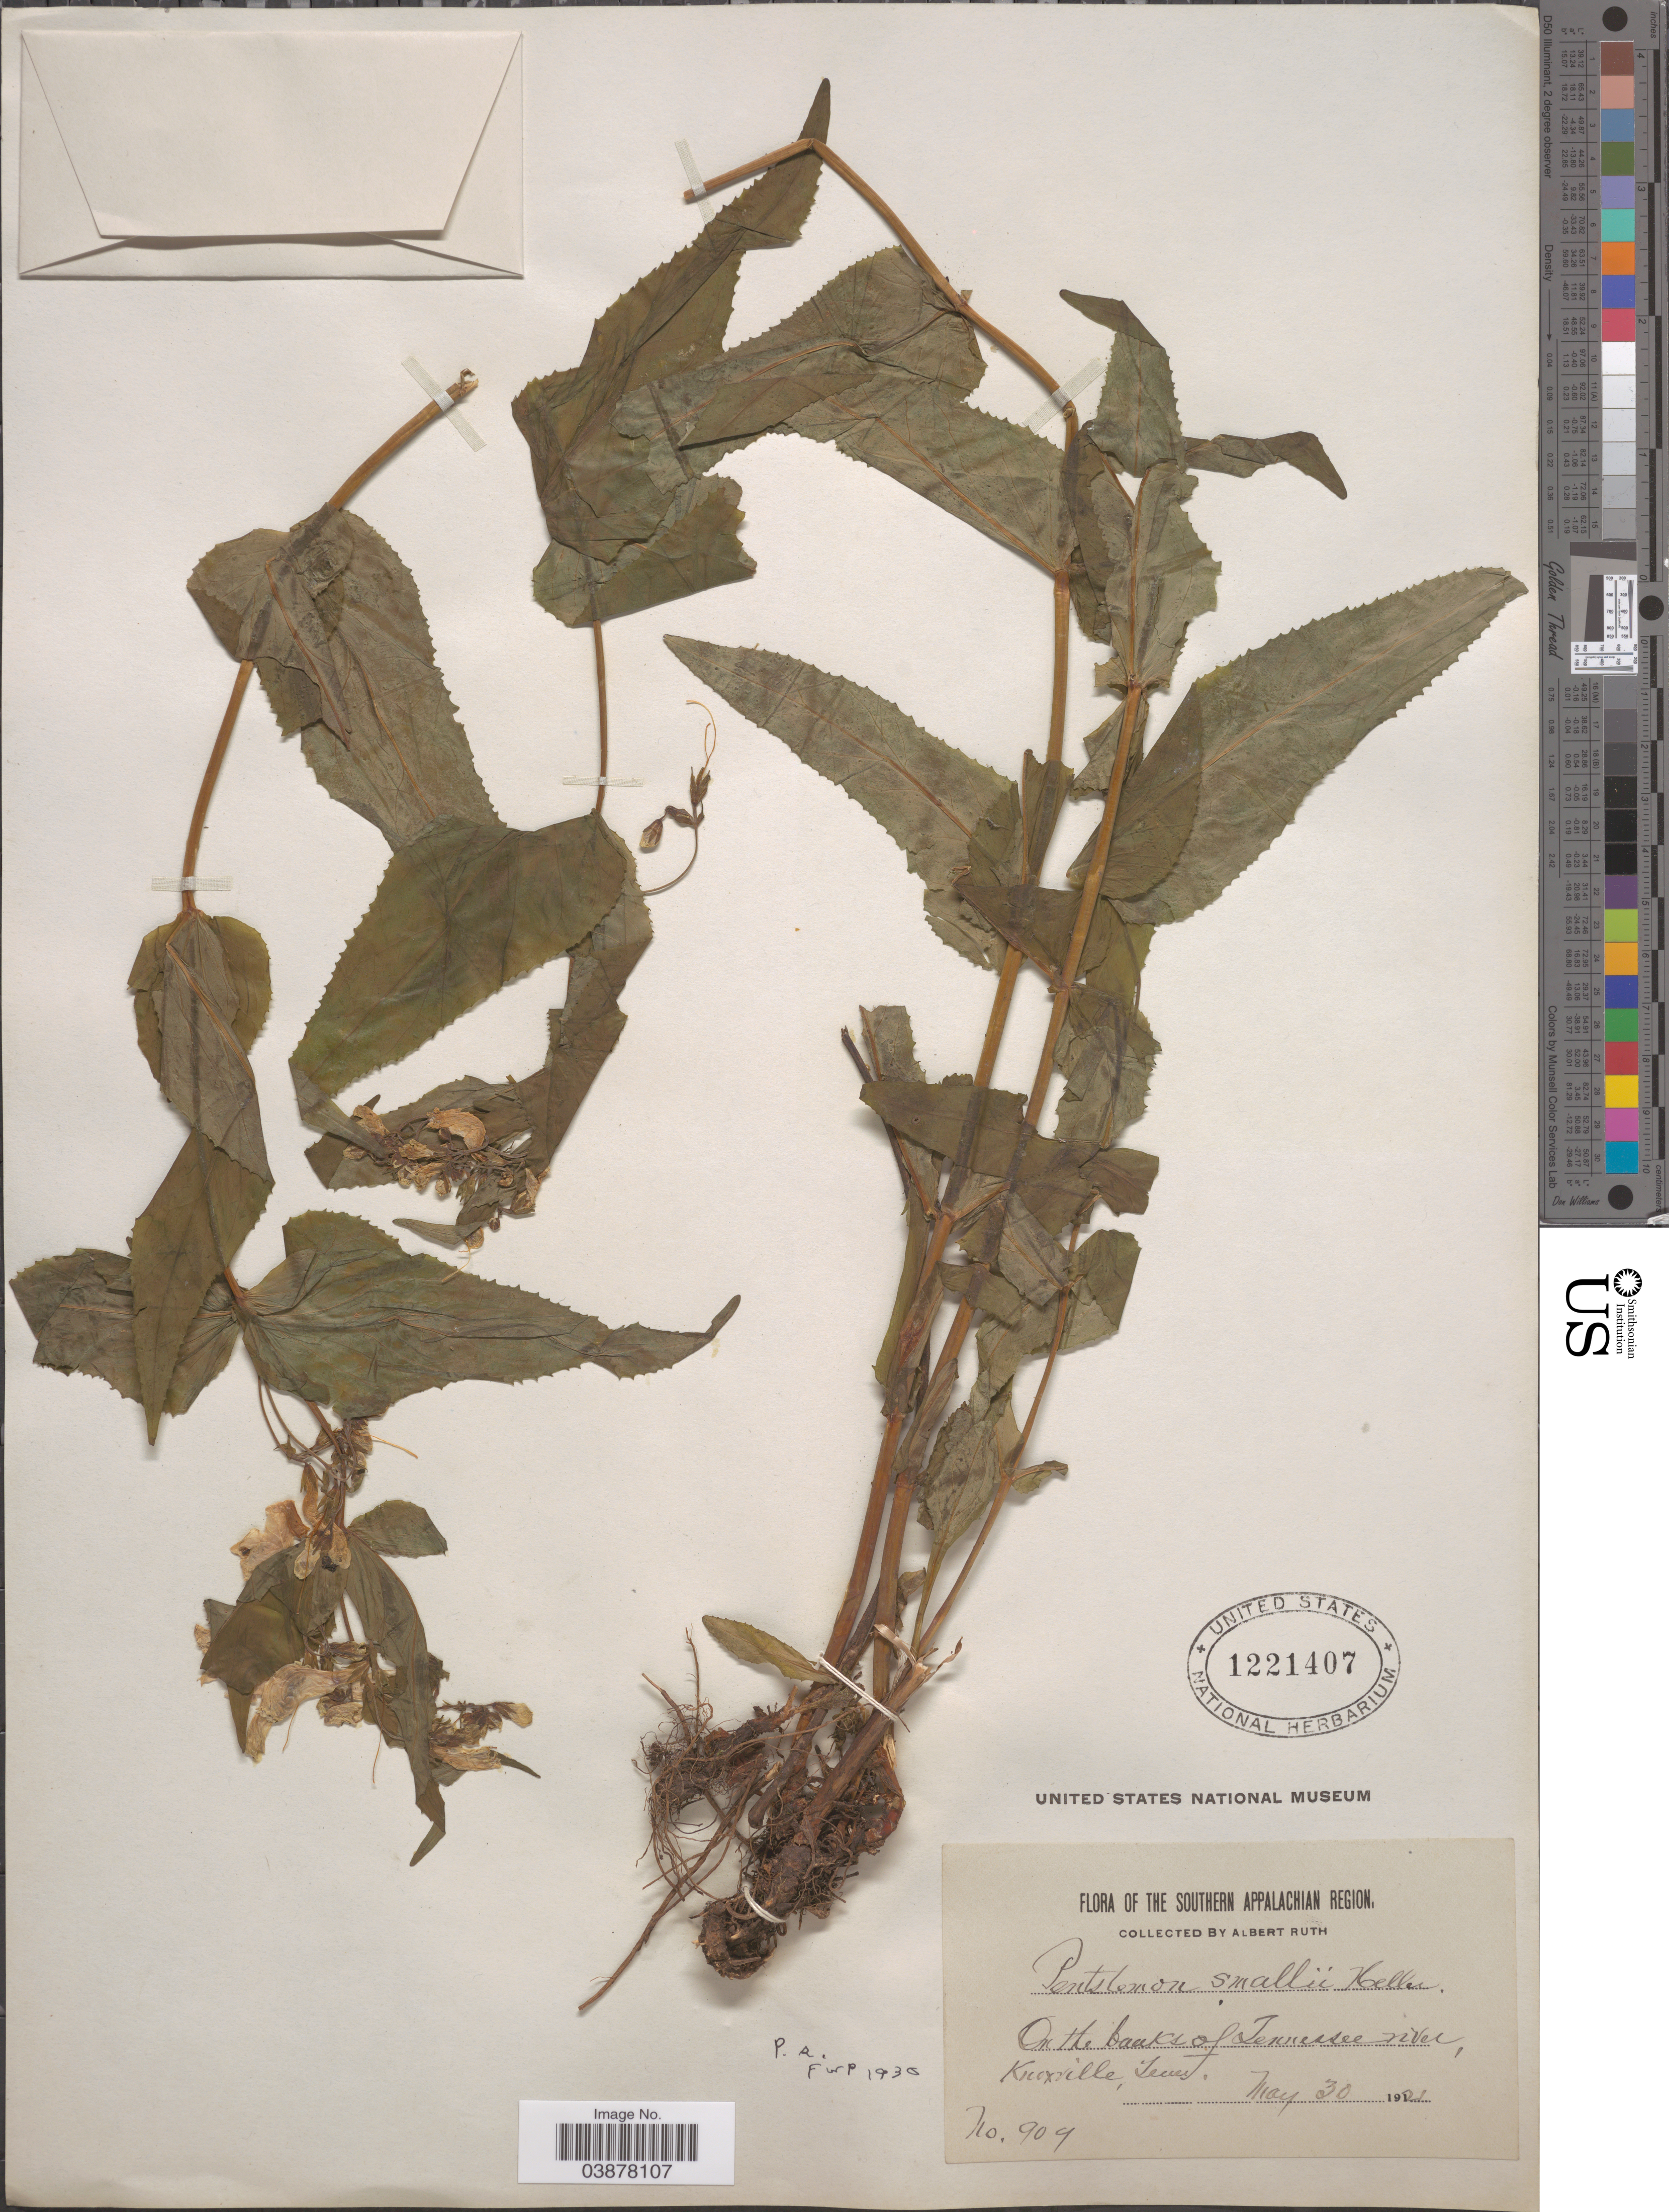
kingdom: Plantae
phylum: Tracheophyta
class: Magnoliopsida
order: Lamiales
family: Plantaginaceae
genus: Penstemon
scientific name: Penstemon smallii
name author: A. Heller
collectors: A. Ruth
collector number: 909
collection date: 1921-05-30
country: United States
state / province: Tennessee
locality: The Southern Appalachian Region. On the banks of Tennessee river, Knoxville.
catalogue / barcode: US 1221407